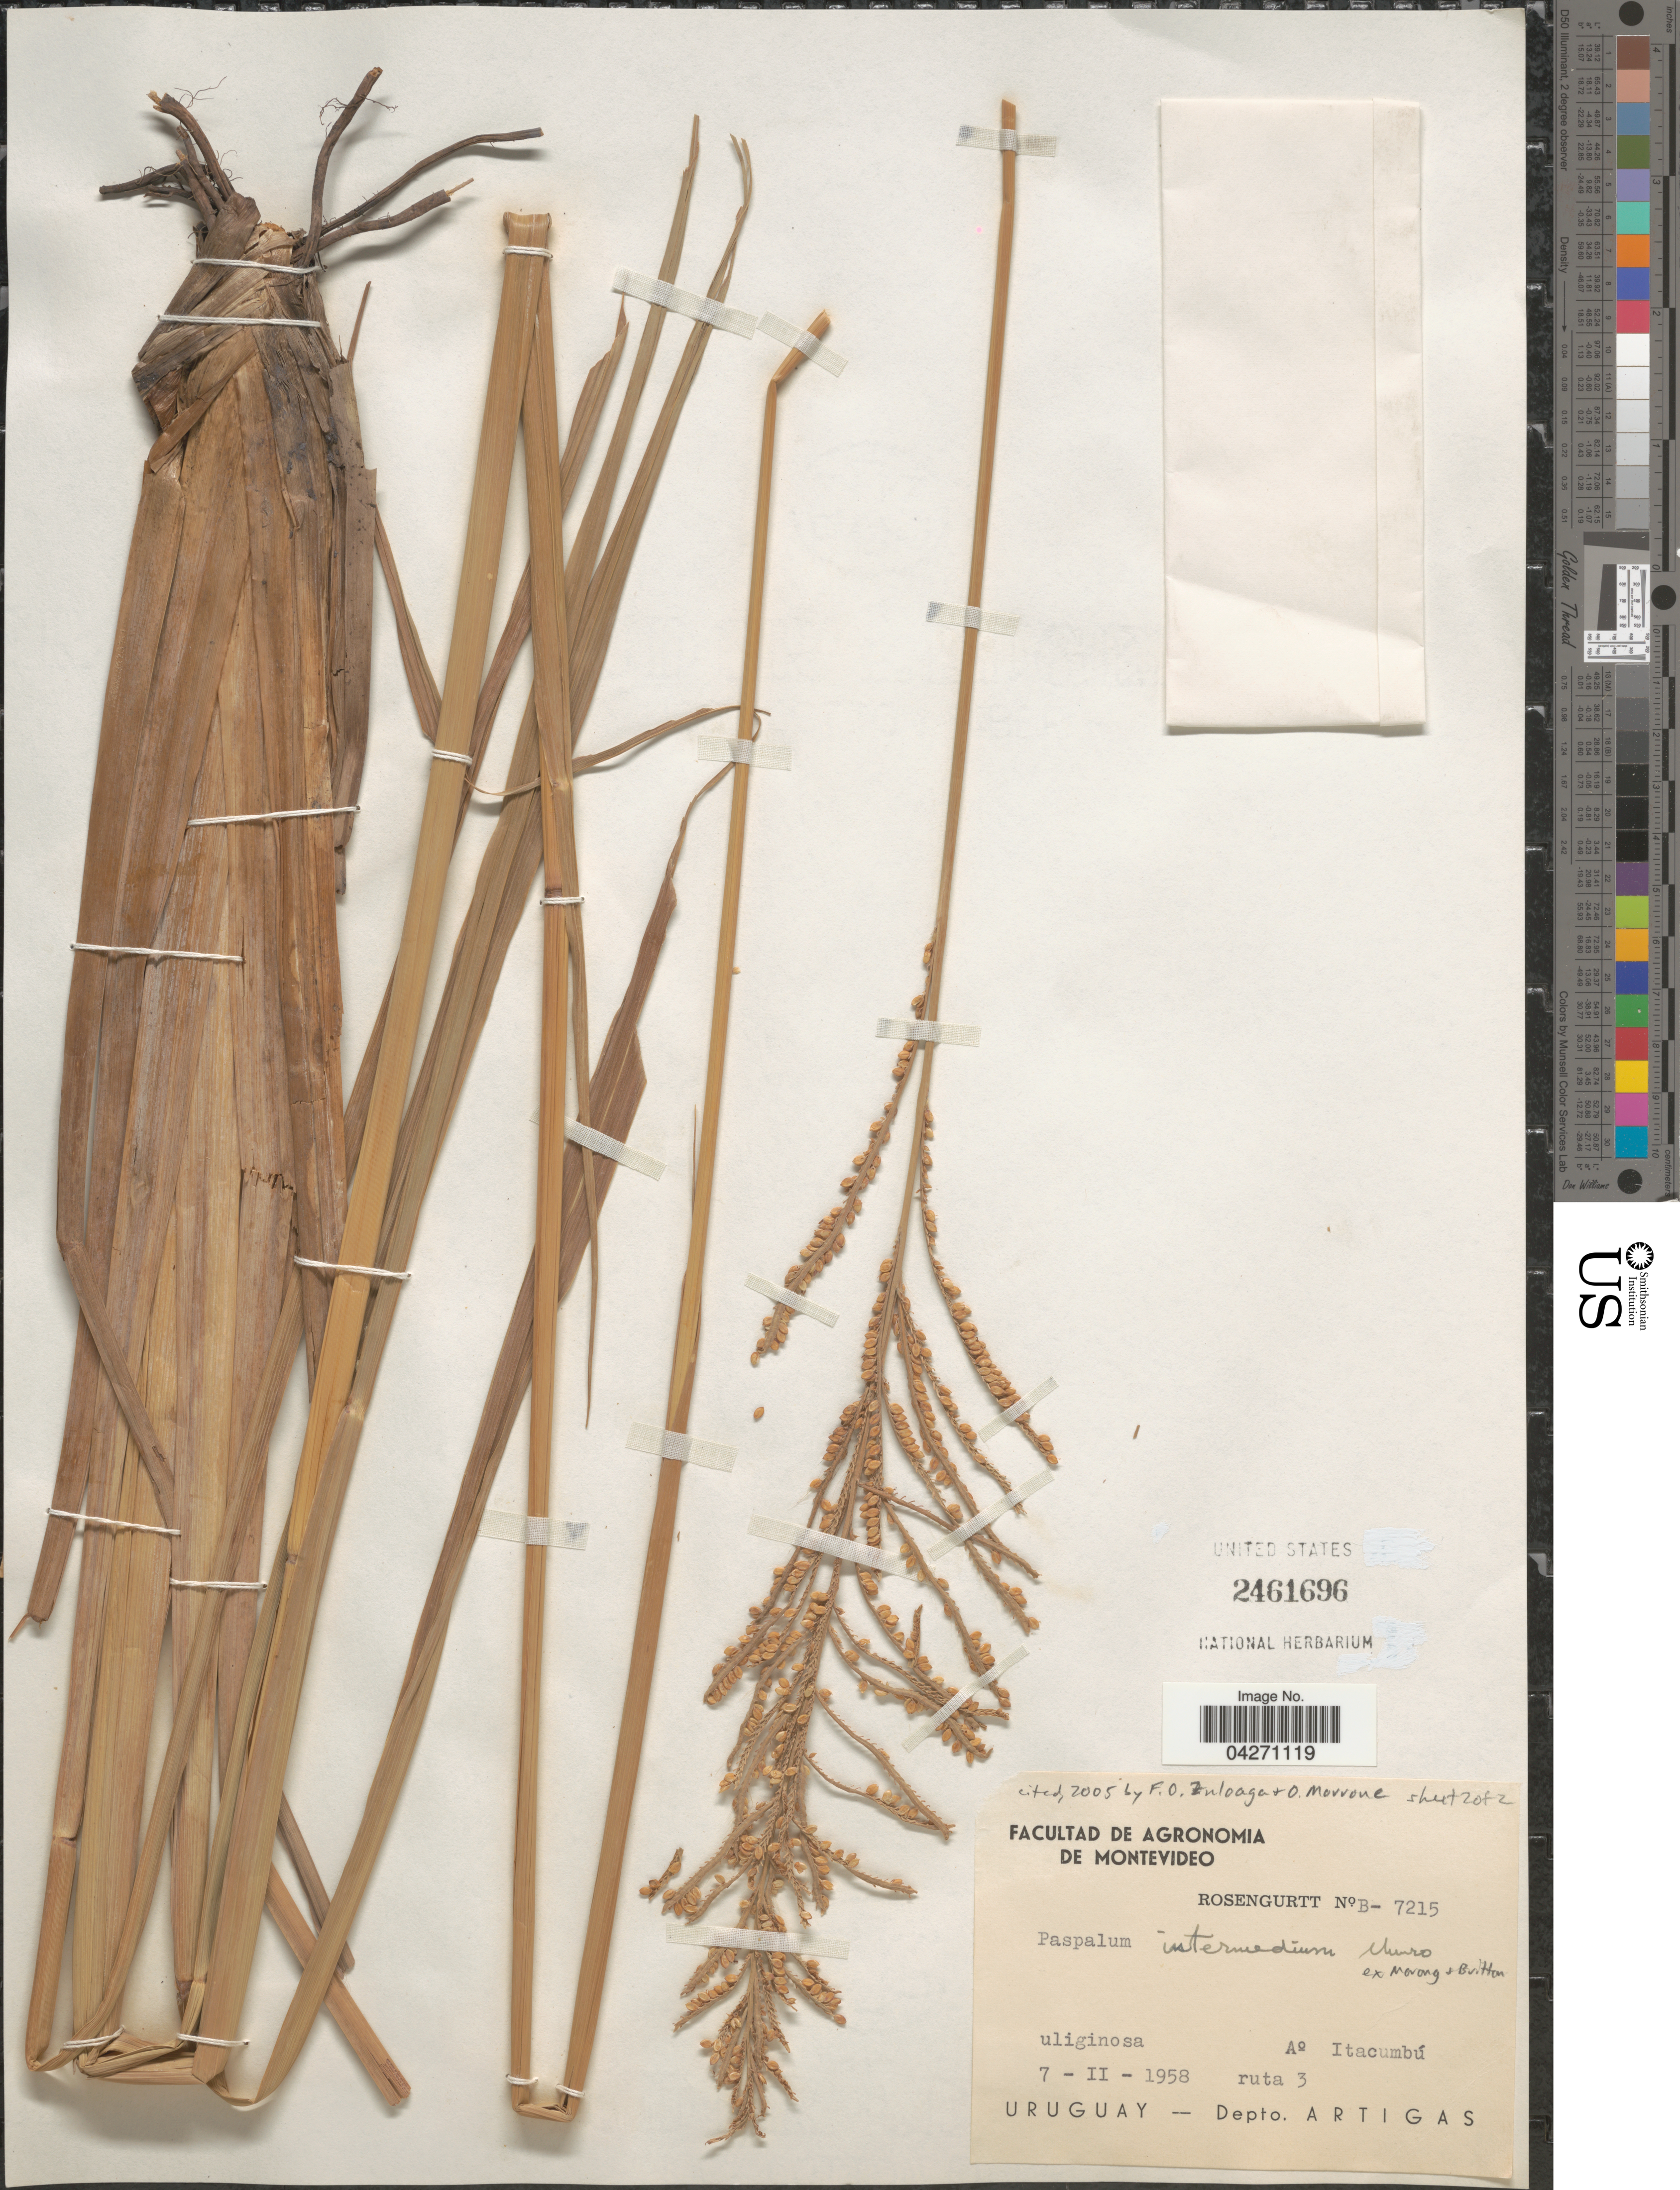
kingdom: Plantae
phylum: Tracheophyta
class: Liliopsida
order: Poales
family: Poaceae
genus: Paspalum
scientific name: Paspalum intermedium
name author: Munro ex Morong & Britton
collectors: Rosengurtt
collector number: B-7215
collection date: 1958-02-07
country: Uruguay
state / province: Artigas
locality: A° Itacumbú. Ruta 3. Depto. Artigas.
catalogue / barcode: US 2461696